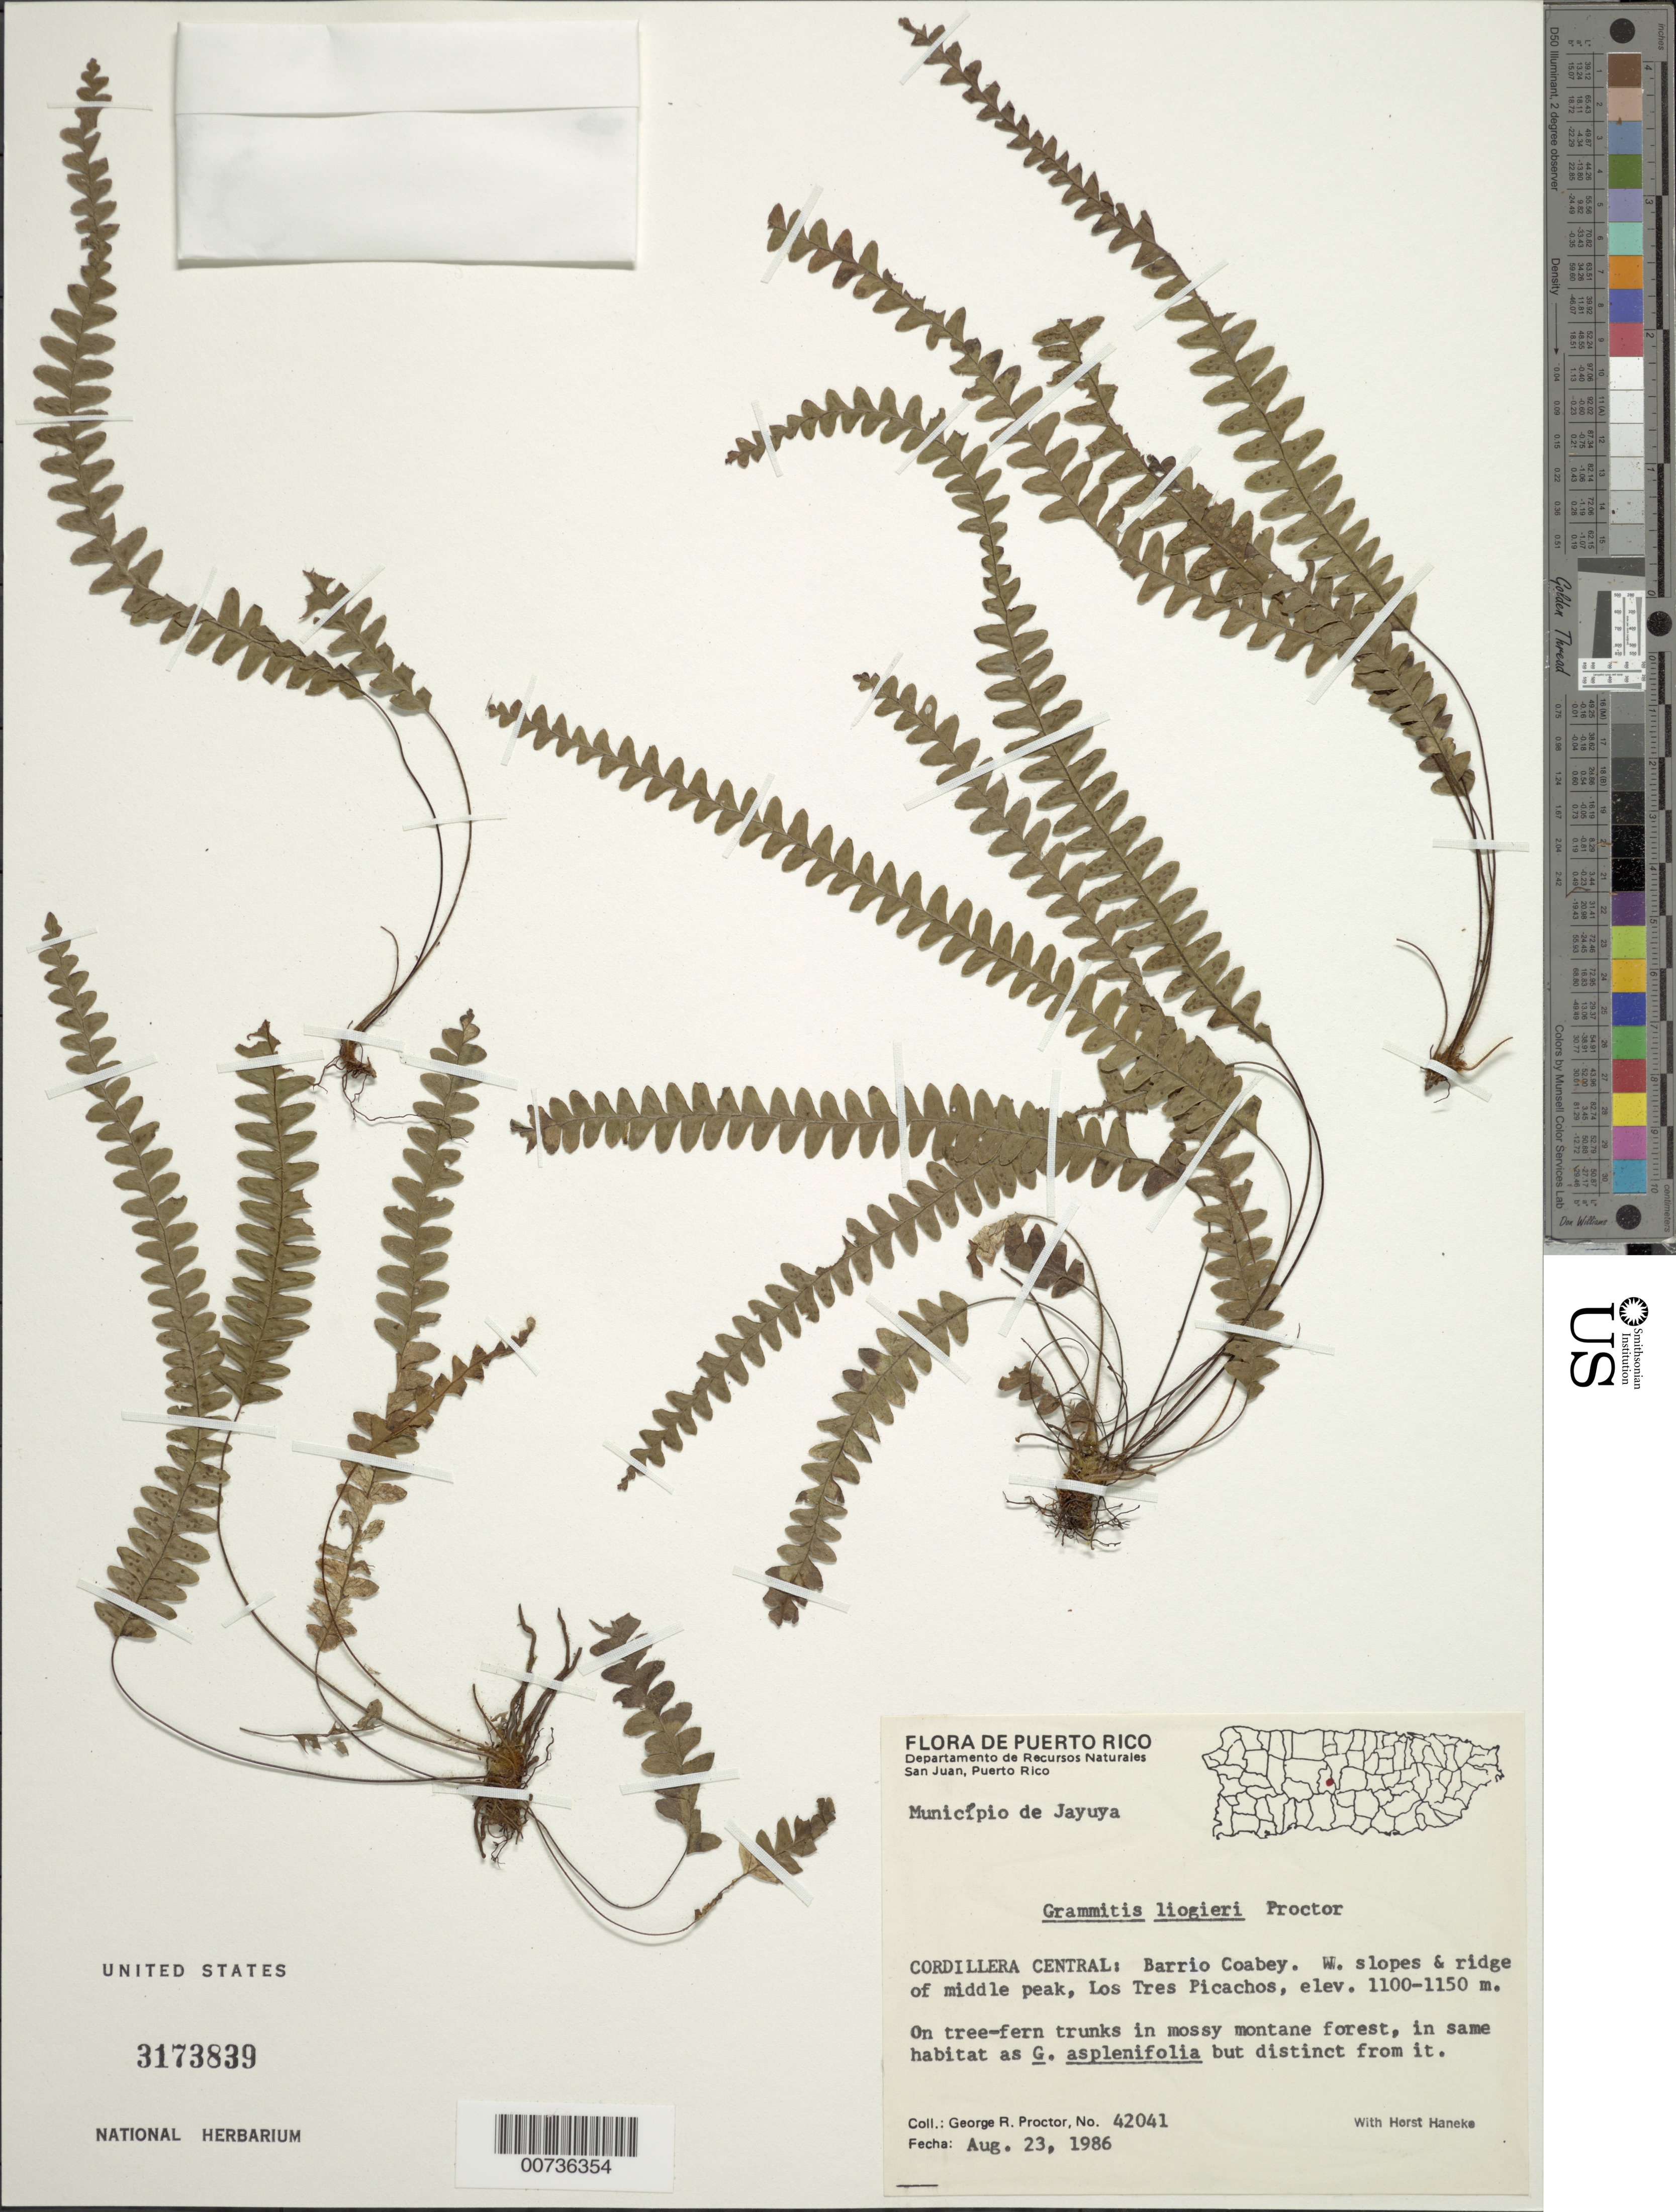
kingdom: Plantae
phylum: Tracheophyta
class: Polypodiopsida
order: Polypodiales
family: Polypodiaceae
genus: Terpsichore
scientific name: Terpsichore liogieri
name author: (Proctor) A.R. Sm.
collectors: G. R. Proctor & H. Haneke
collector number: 42401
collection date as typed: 23 Aug 1986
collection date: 1986-08-23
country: Puerto Rico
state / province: Jayuya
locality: Cordillera Central: Barrio Coabey. W. slopes & ridge of middle peak, Los Tres Picachos. Municipio de Jayuya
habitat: On tree-fern trunks in mossy montane forest, in same habitat as G. asplenifolia but distinct from it.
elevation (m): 1100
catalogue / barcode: US 3173839